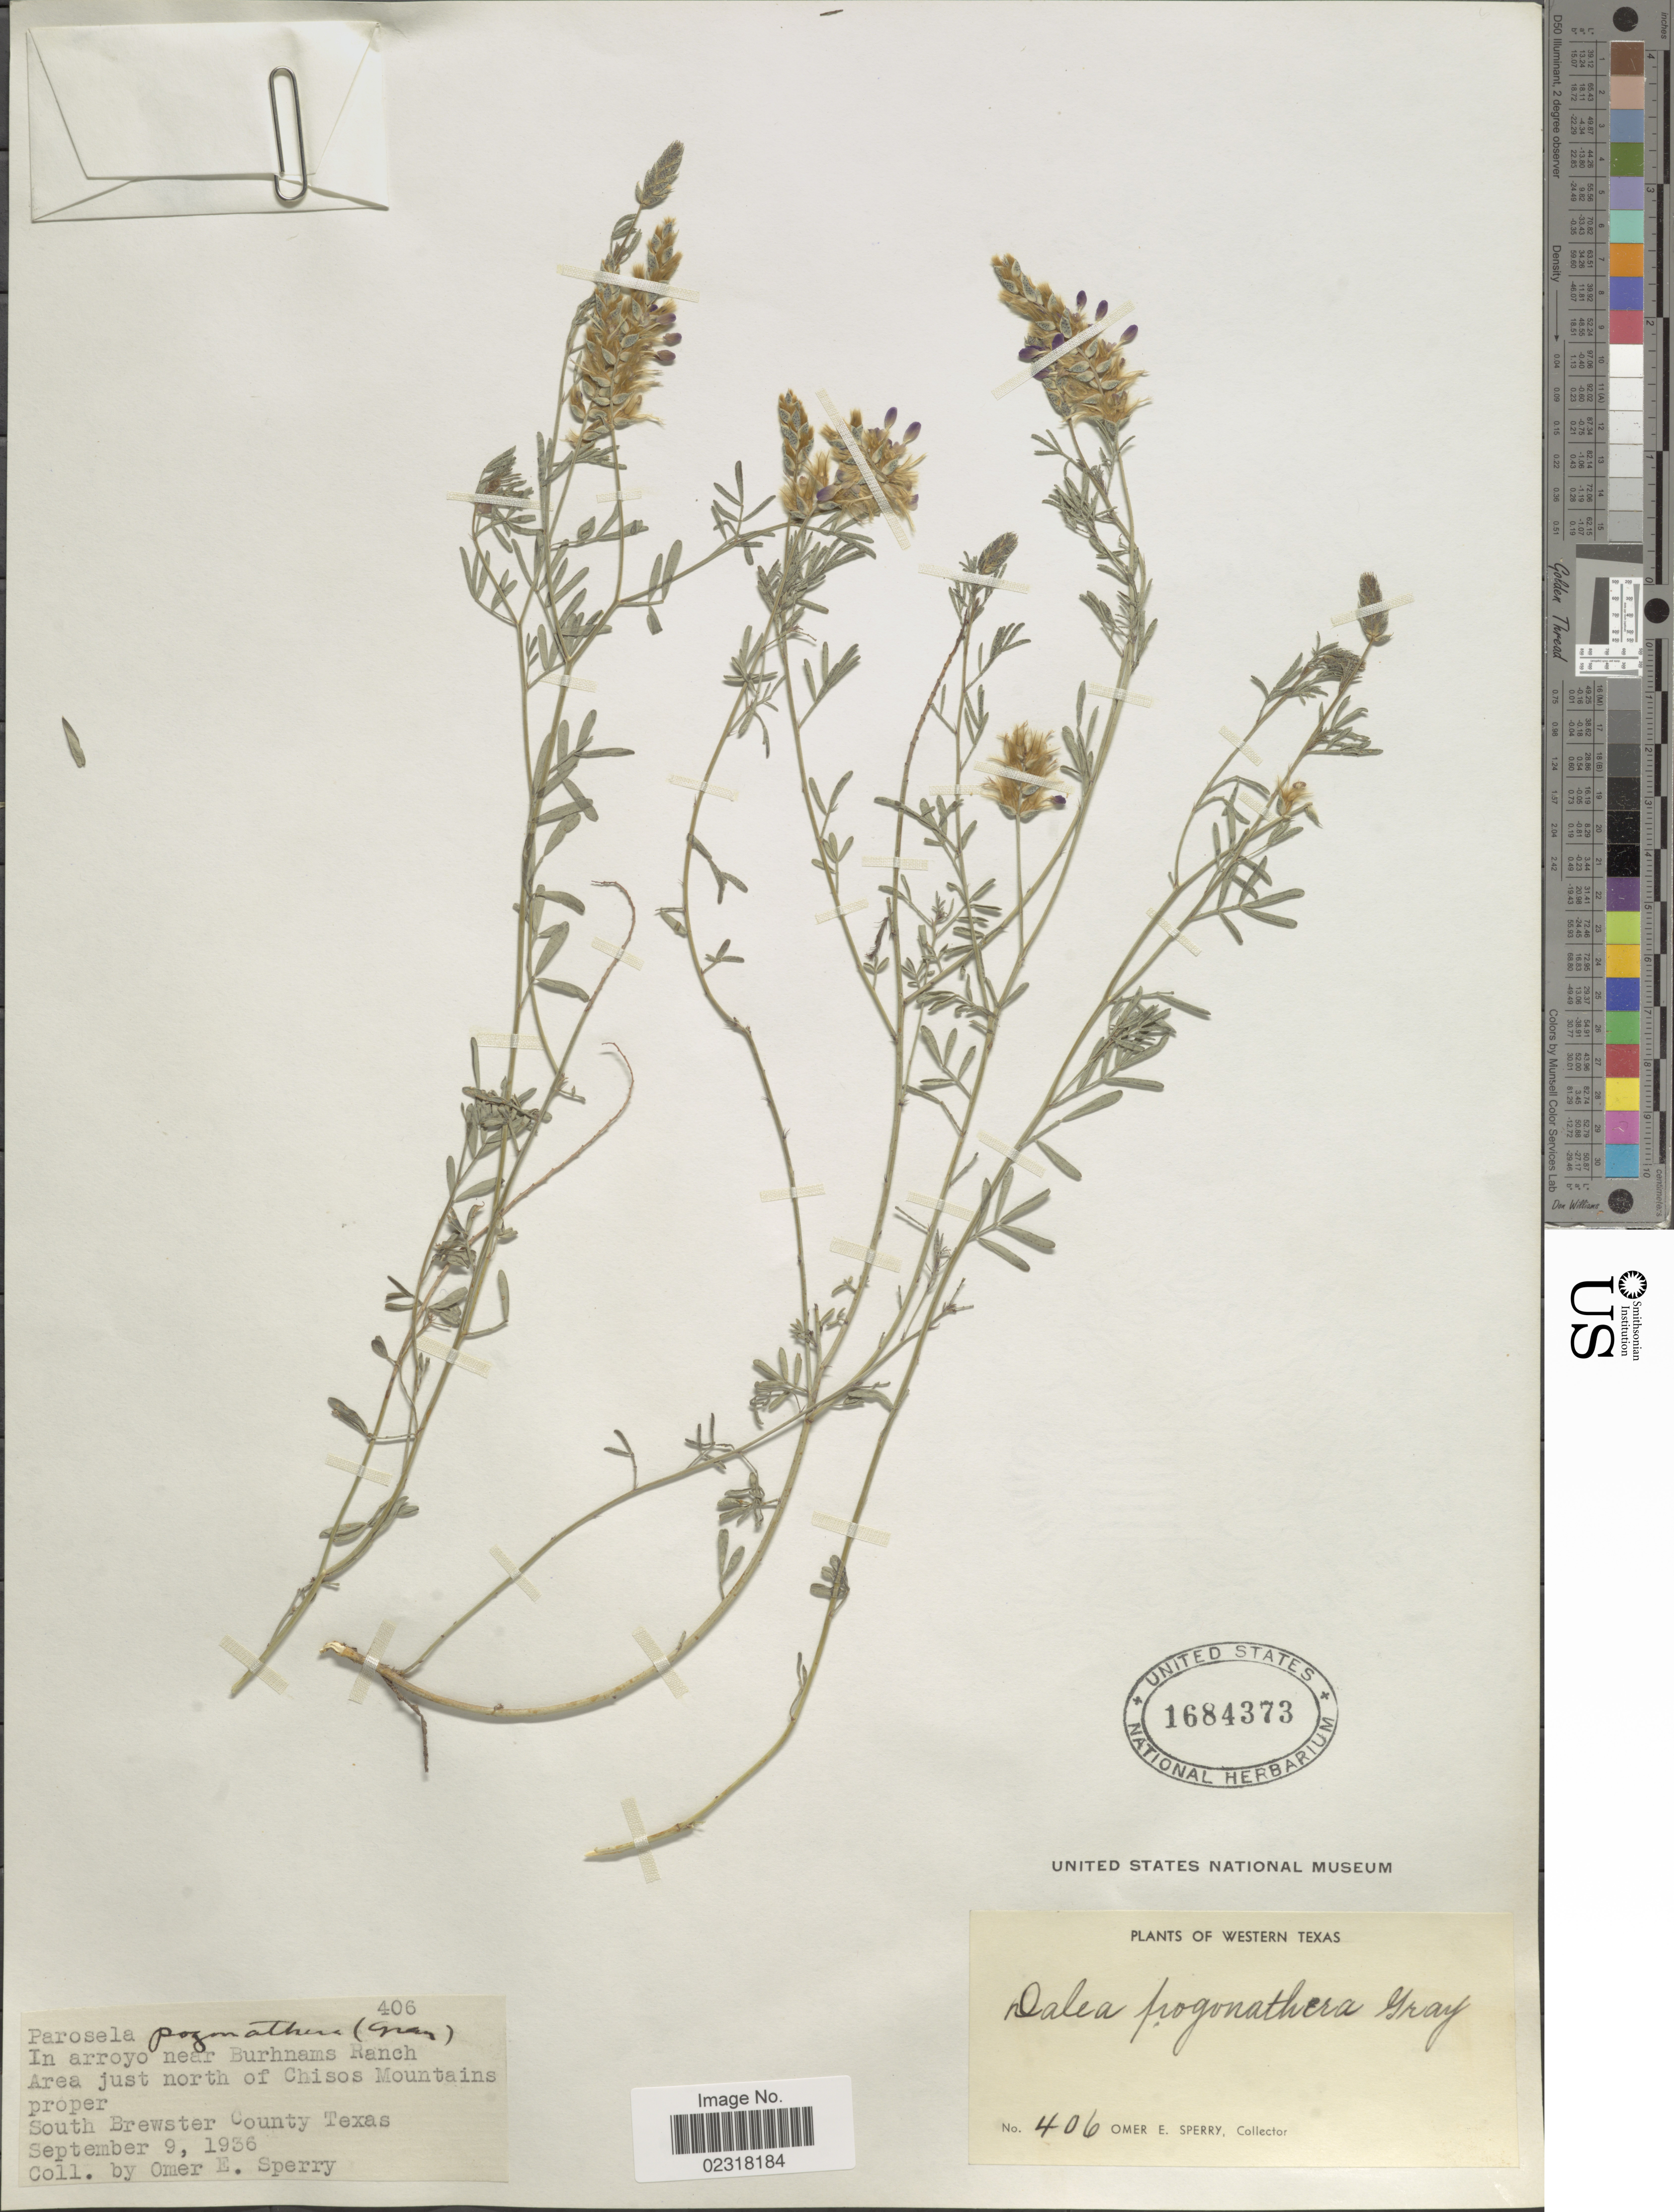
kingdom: Plantae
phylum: Tracheophyta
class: Magnoliopsida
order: Fabales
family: Fabaceae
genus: Dalea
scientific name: Dalea pogonathera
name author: A. Gray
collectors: O. E. Sperry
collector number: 406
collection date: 1936-09-09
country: United States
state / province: Texas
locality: Western Texas, In arroyo near Burhnams Ranch, Area just north of Chisos Mountains proper, South Brewster County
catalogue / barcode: US 1684373